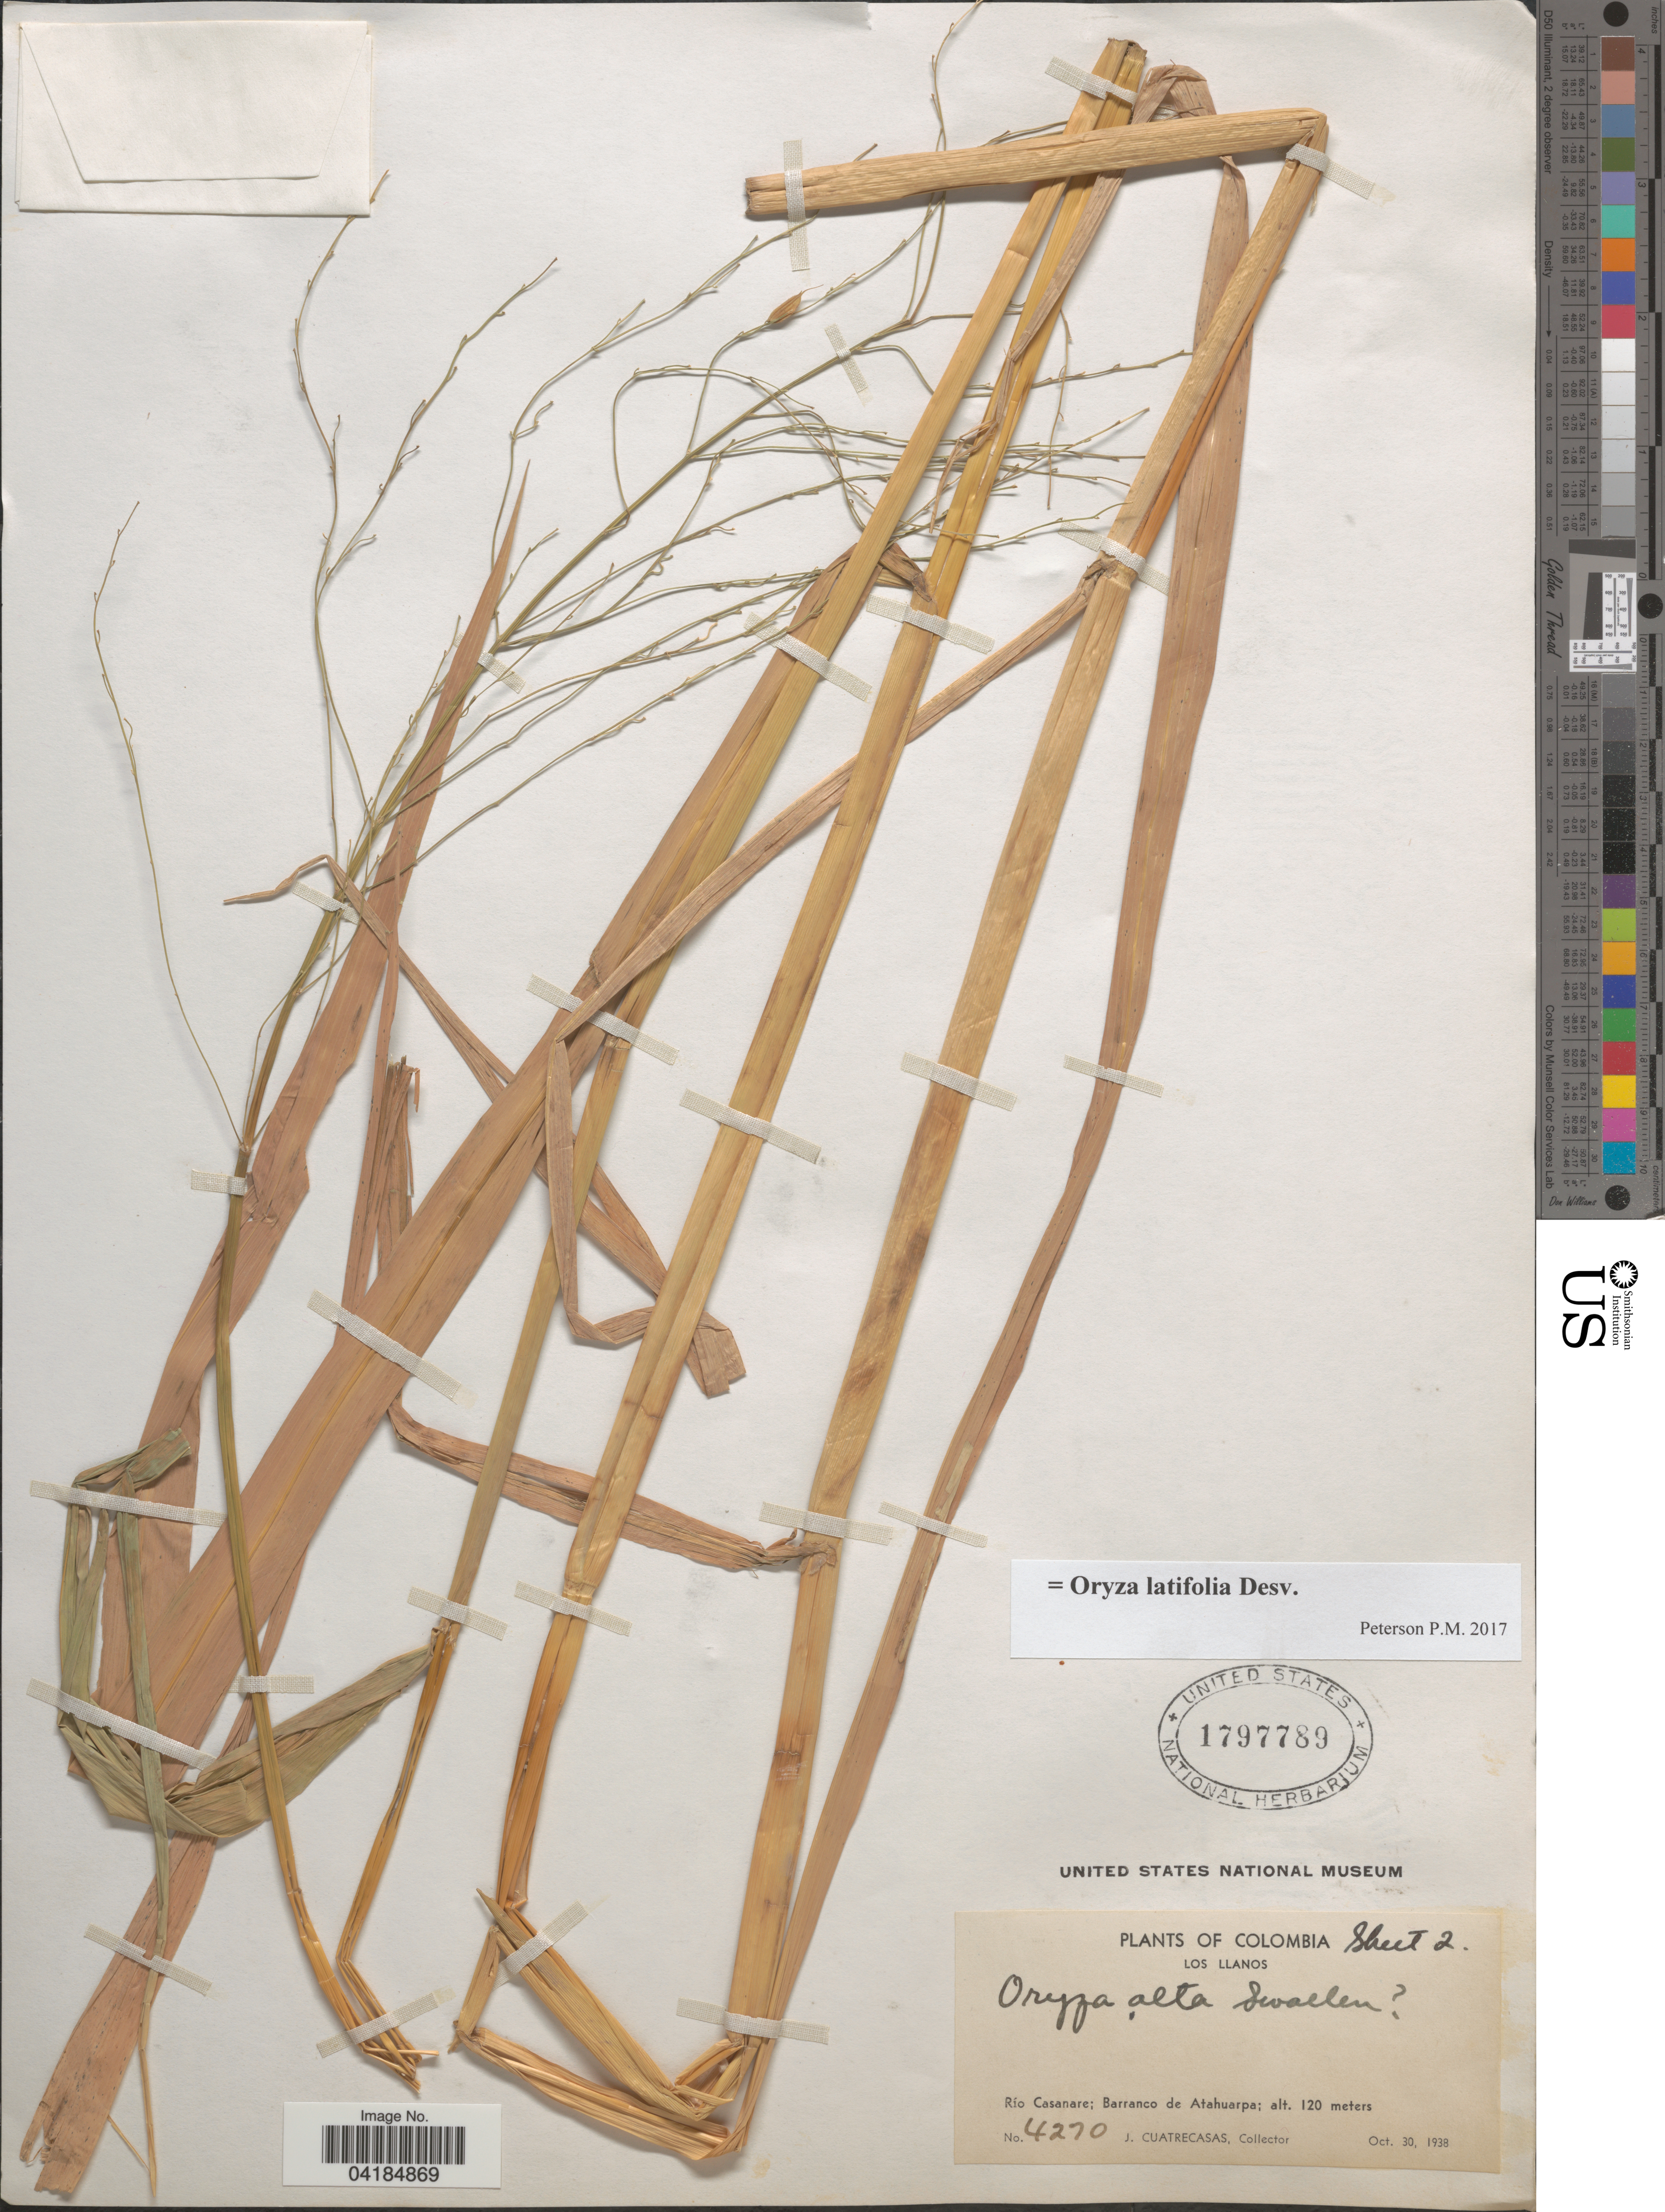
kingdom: Plantae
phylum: Tracheophyta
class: Liliopsida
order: Poales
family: Poaceae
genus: Oryza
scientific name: Oryza latifolia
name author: Desv.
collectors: J. Cuatrecasas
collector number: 4270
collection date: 1938-10-30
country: Colombia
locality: Los Llanos. Río Casanare; Barranco de Atahuarpa.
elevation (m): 120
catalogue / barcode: US 1797789